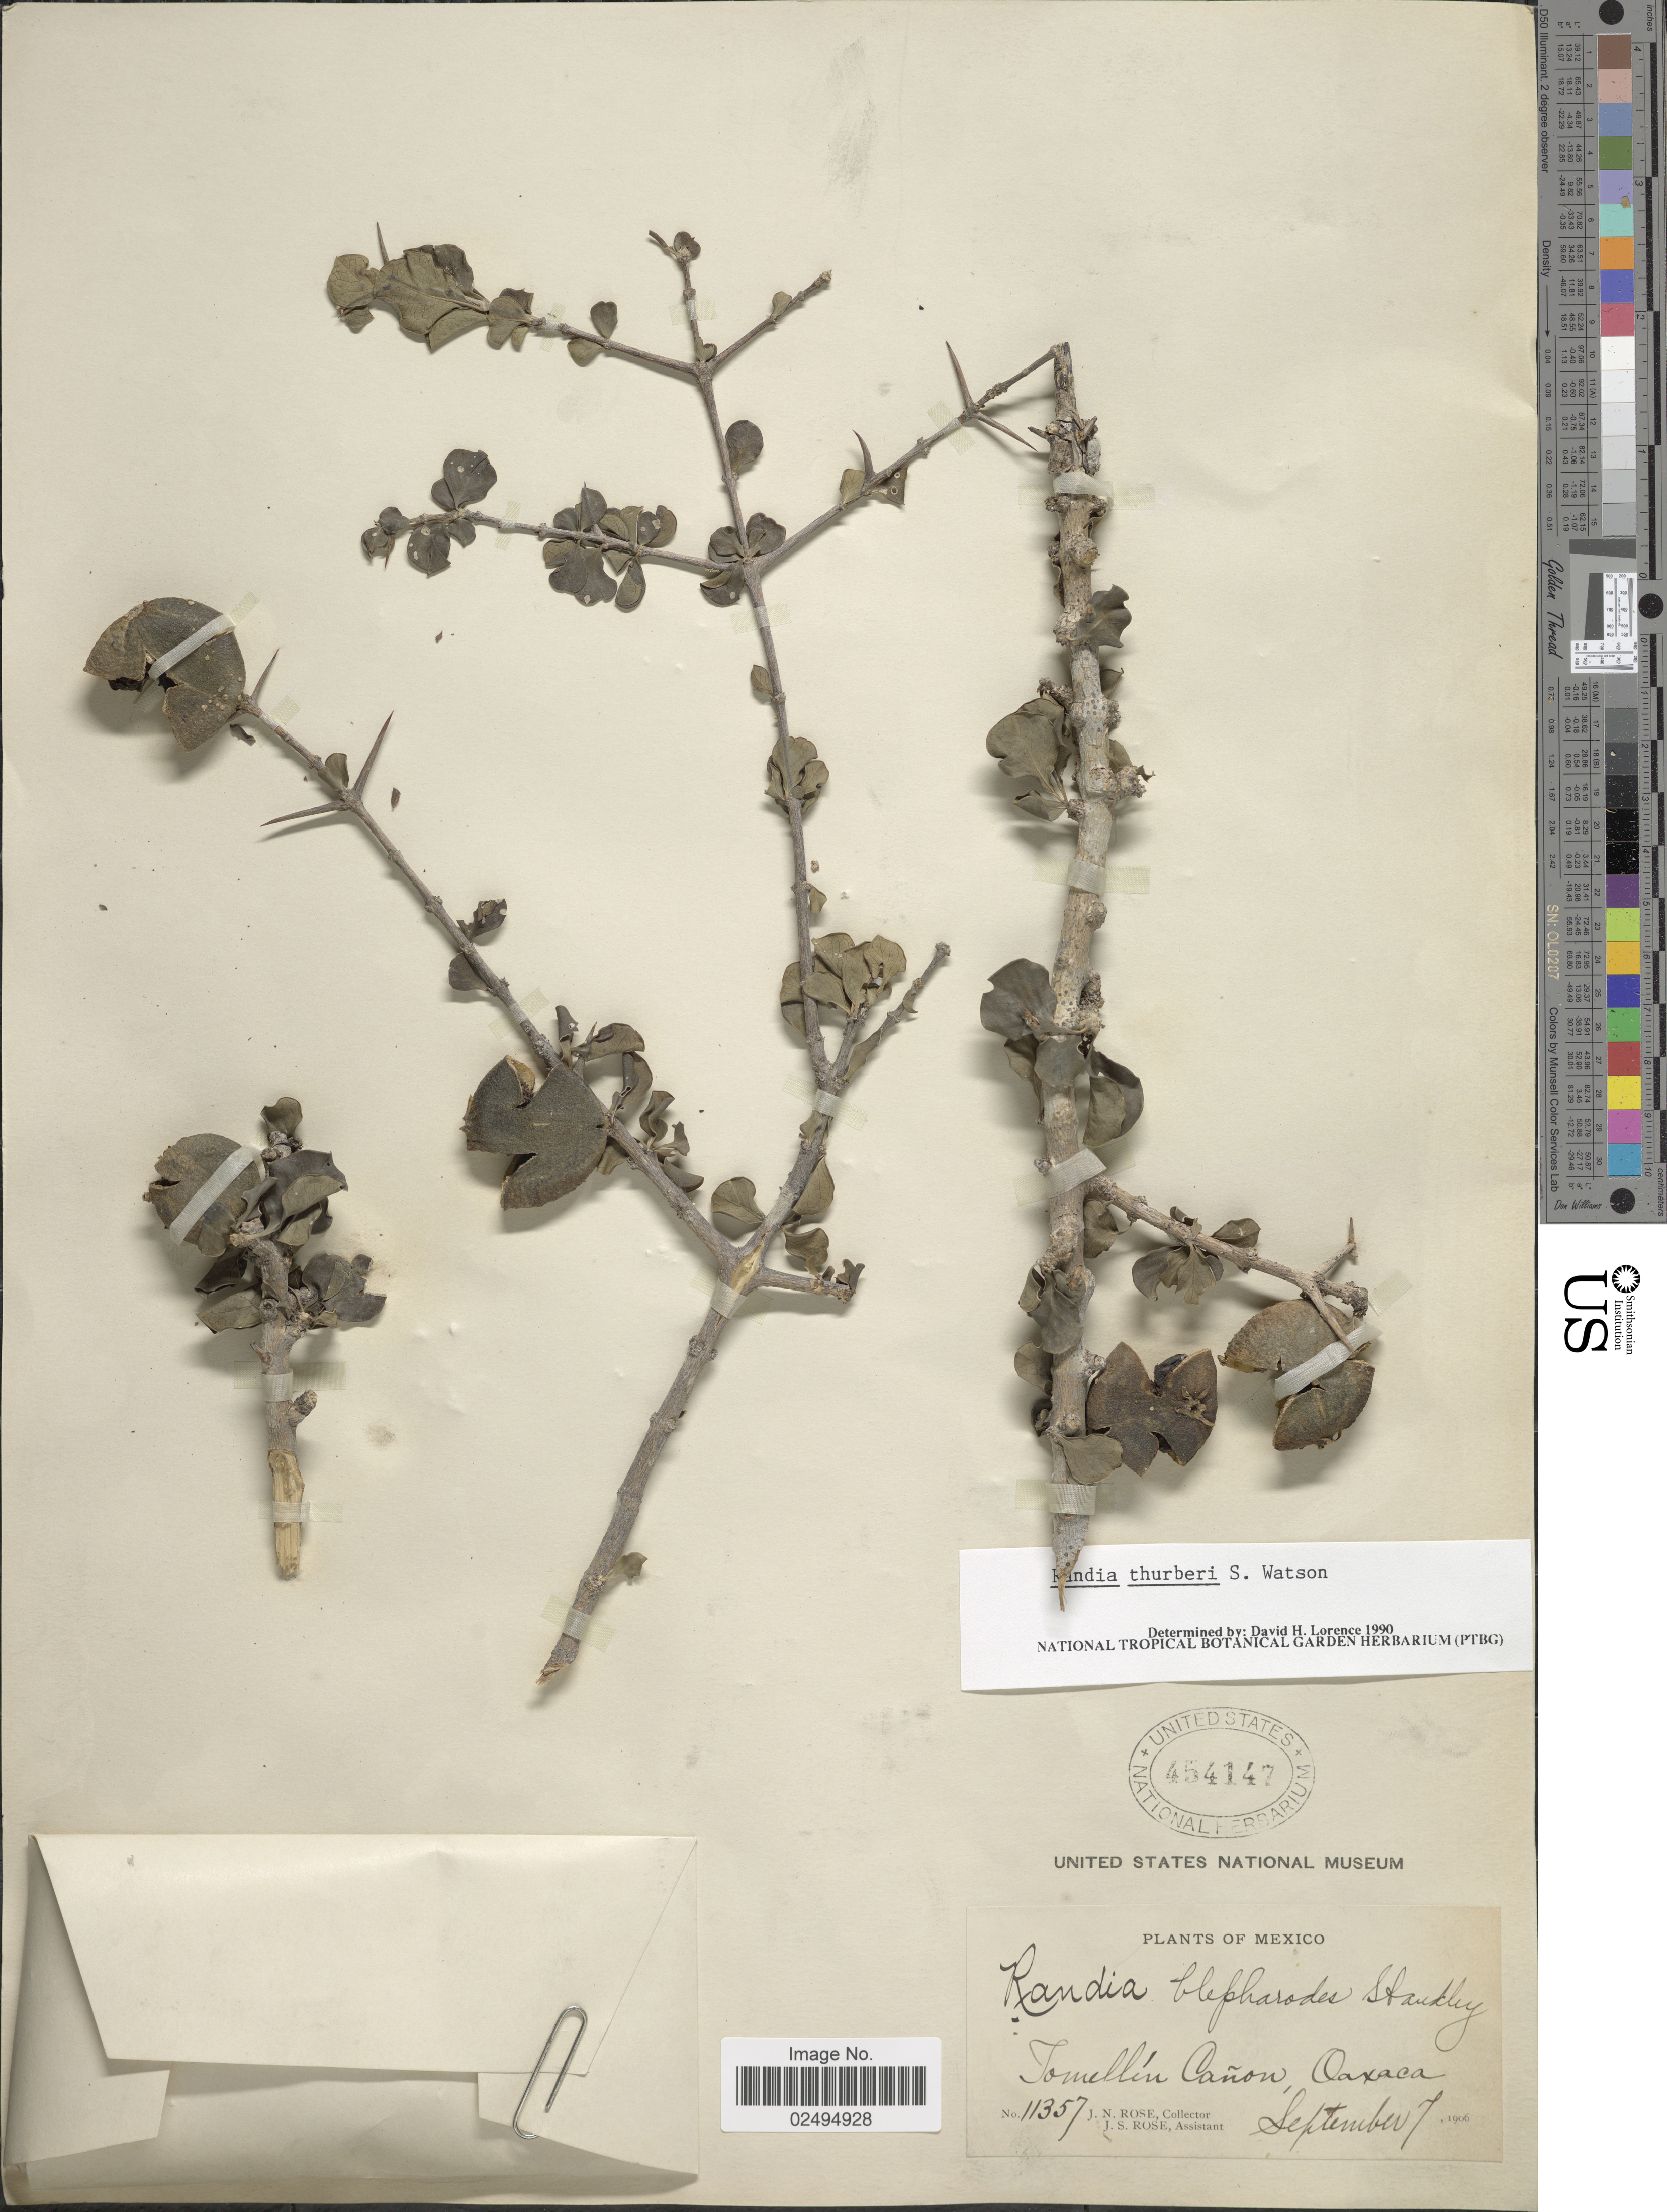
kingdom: Plantae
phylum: Tracheophyta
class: Magnoliopsida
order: Gentianales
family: Rubiaceae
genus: Randia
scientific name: Randia thurberi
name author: S. Watson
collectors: J. N. Rose & J. S. Rose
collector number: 11357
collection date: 1906-09-07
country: Mexico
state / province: Oaxaca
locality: Tomellin Canon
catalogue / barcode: US 454147